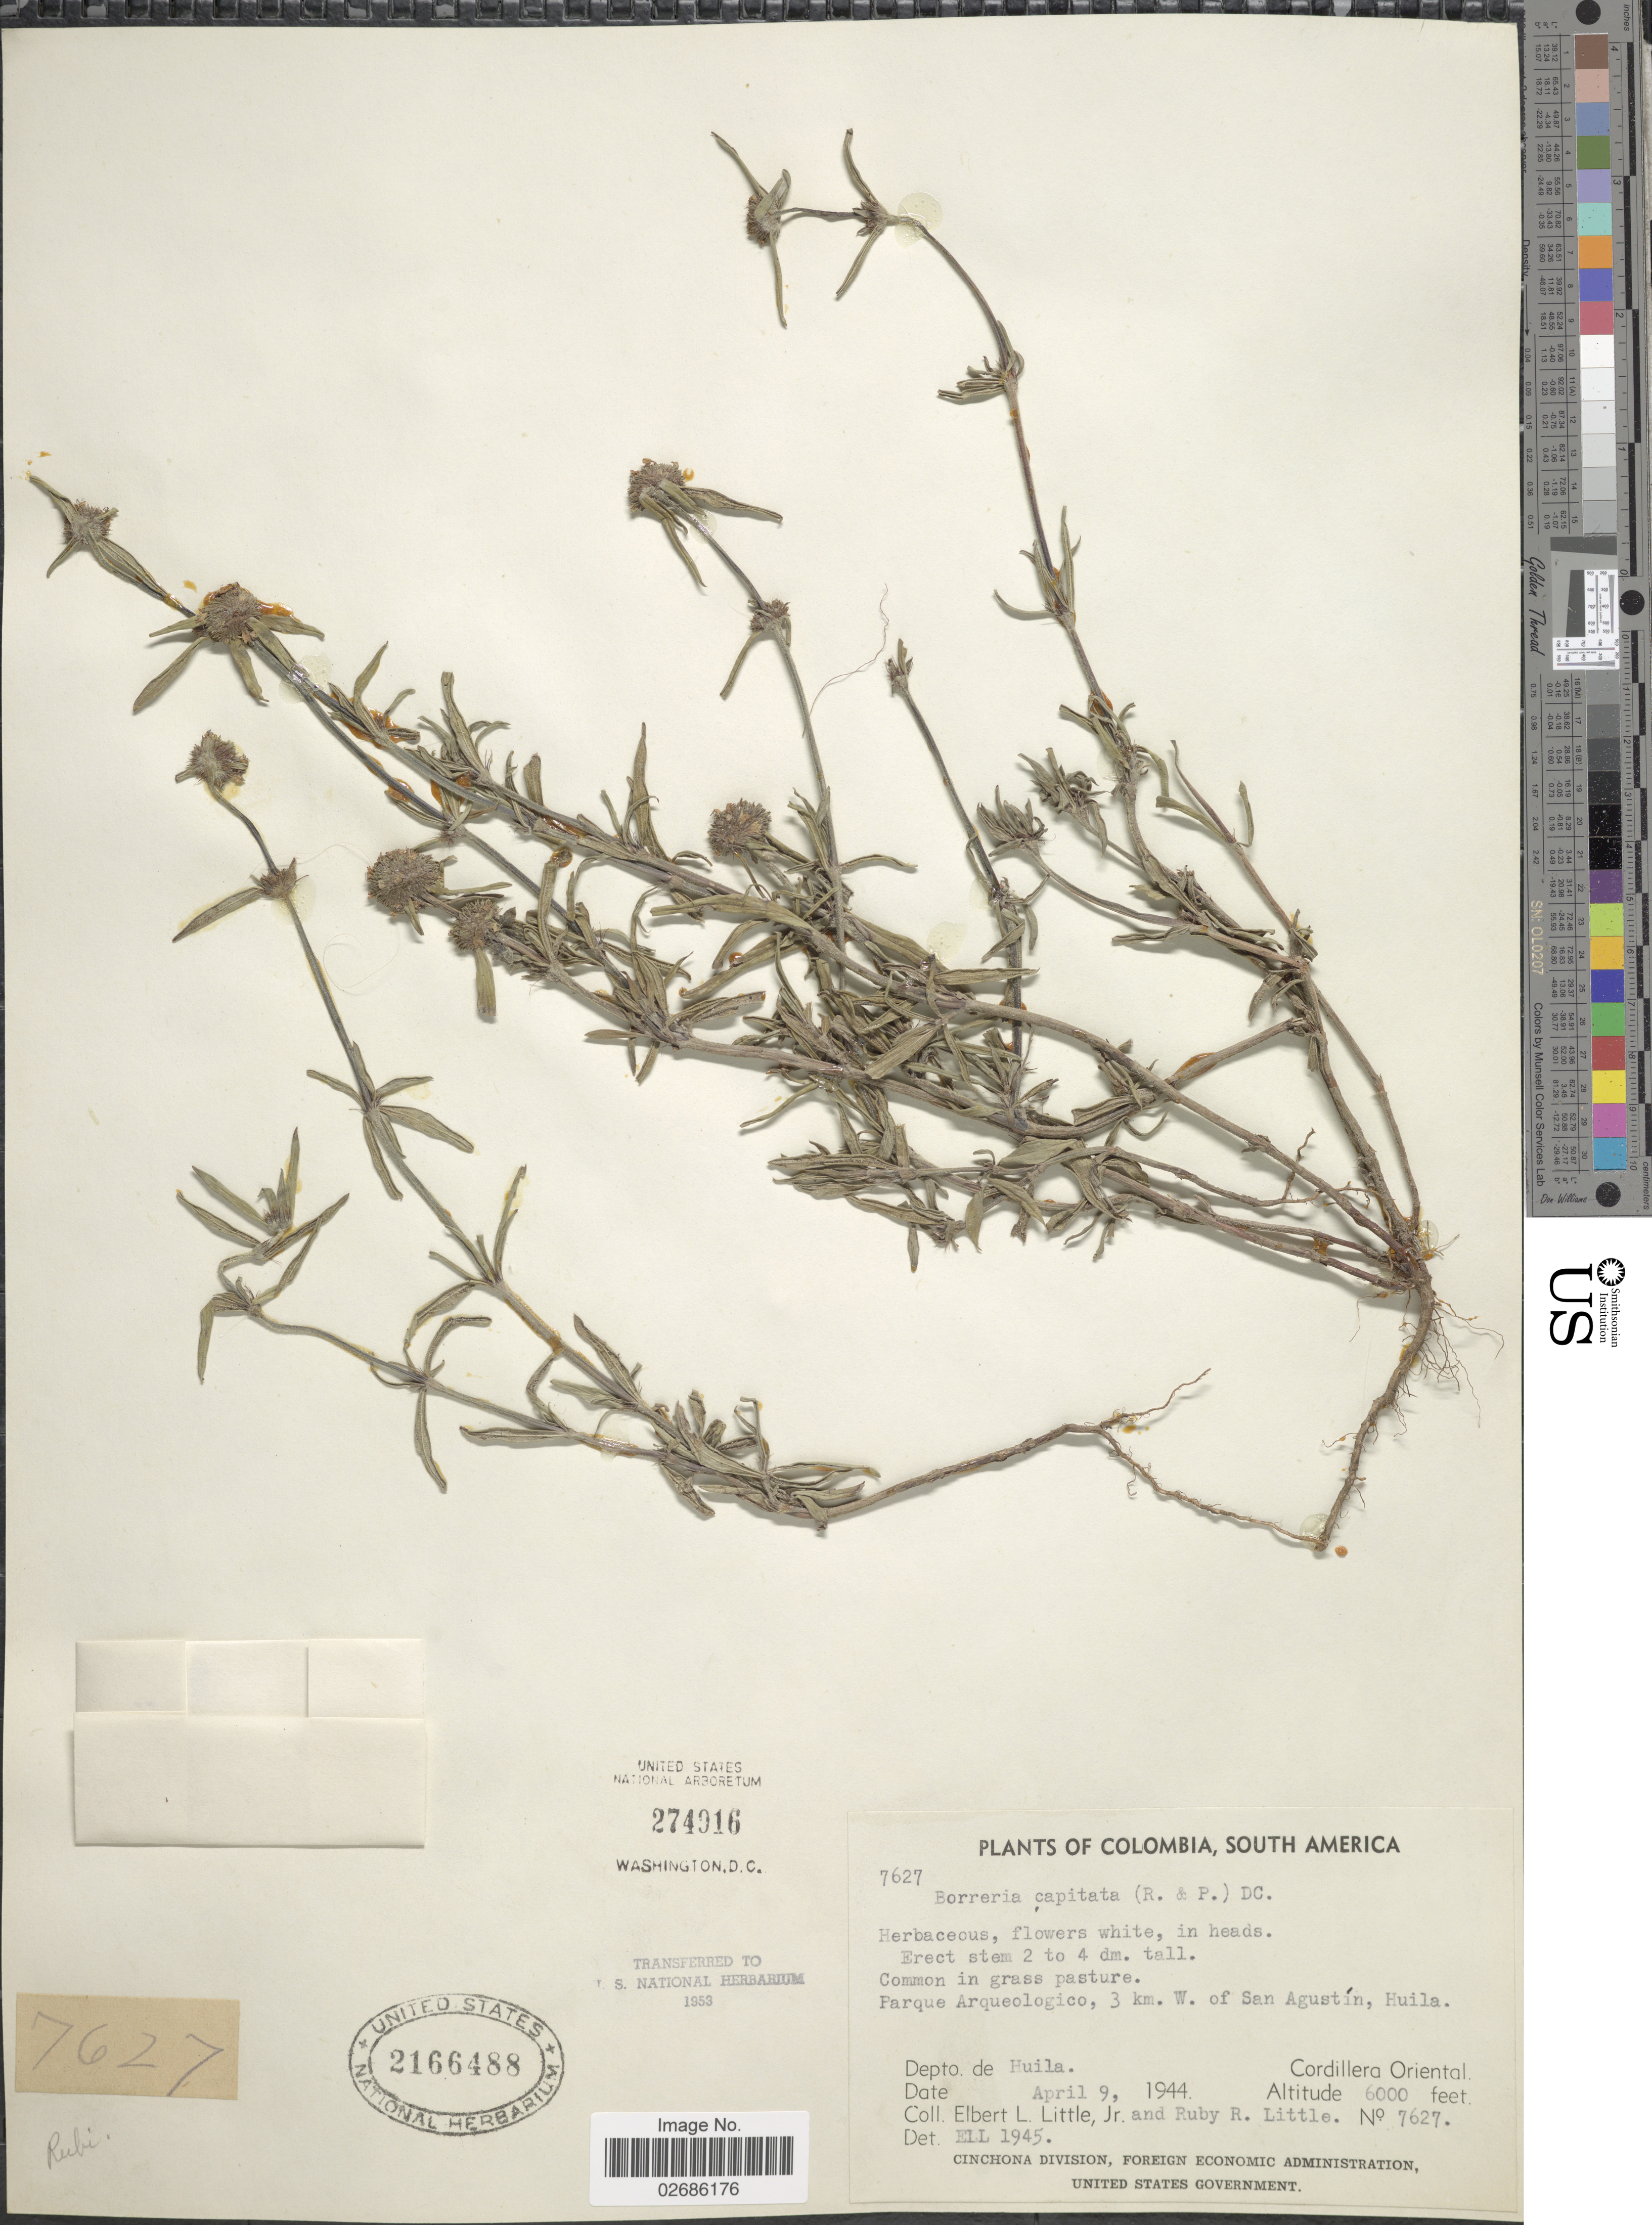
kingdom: Plantae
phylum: Tracheophyta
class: Magnoliopsida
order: Gentianales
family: Rubiaceae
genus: Borreria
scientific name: Borreria capitata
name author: (Ruiz & Pav.) DC.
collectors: E. L. Little & R. R. Little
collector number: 7627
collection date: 1944-04-09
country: Colombia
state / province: Huila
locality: Parque Arqueologico, 3 km. W. of San Agustín. Depto. del Huila.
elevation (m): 1829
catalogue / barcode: US 2166488